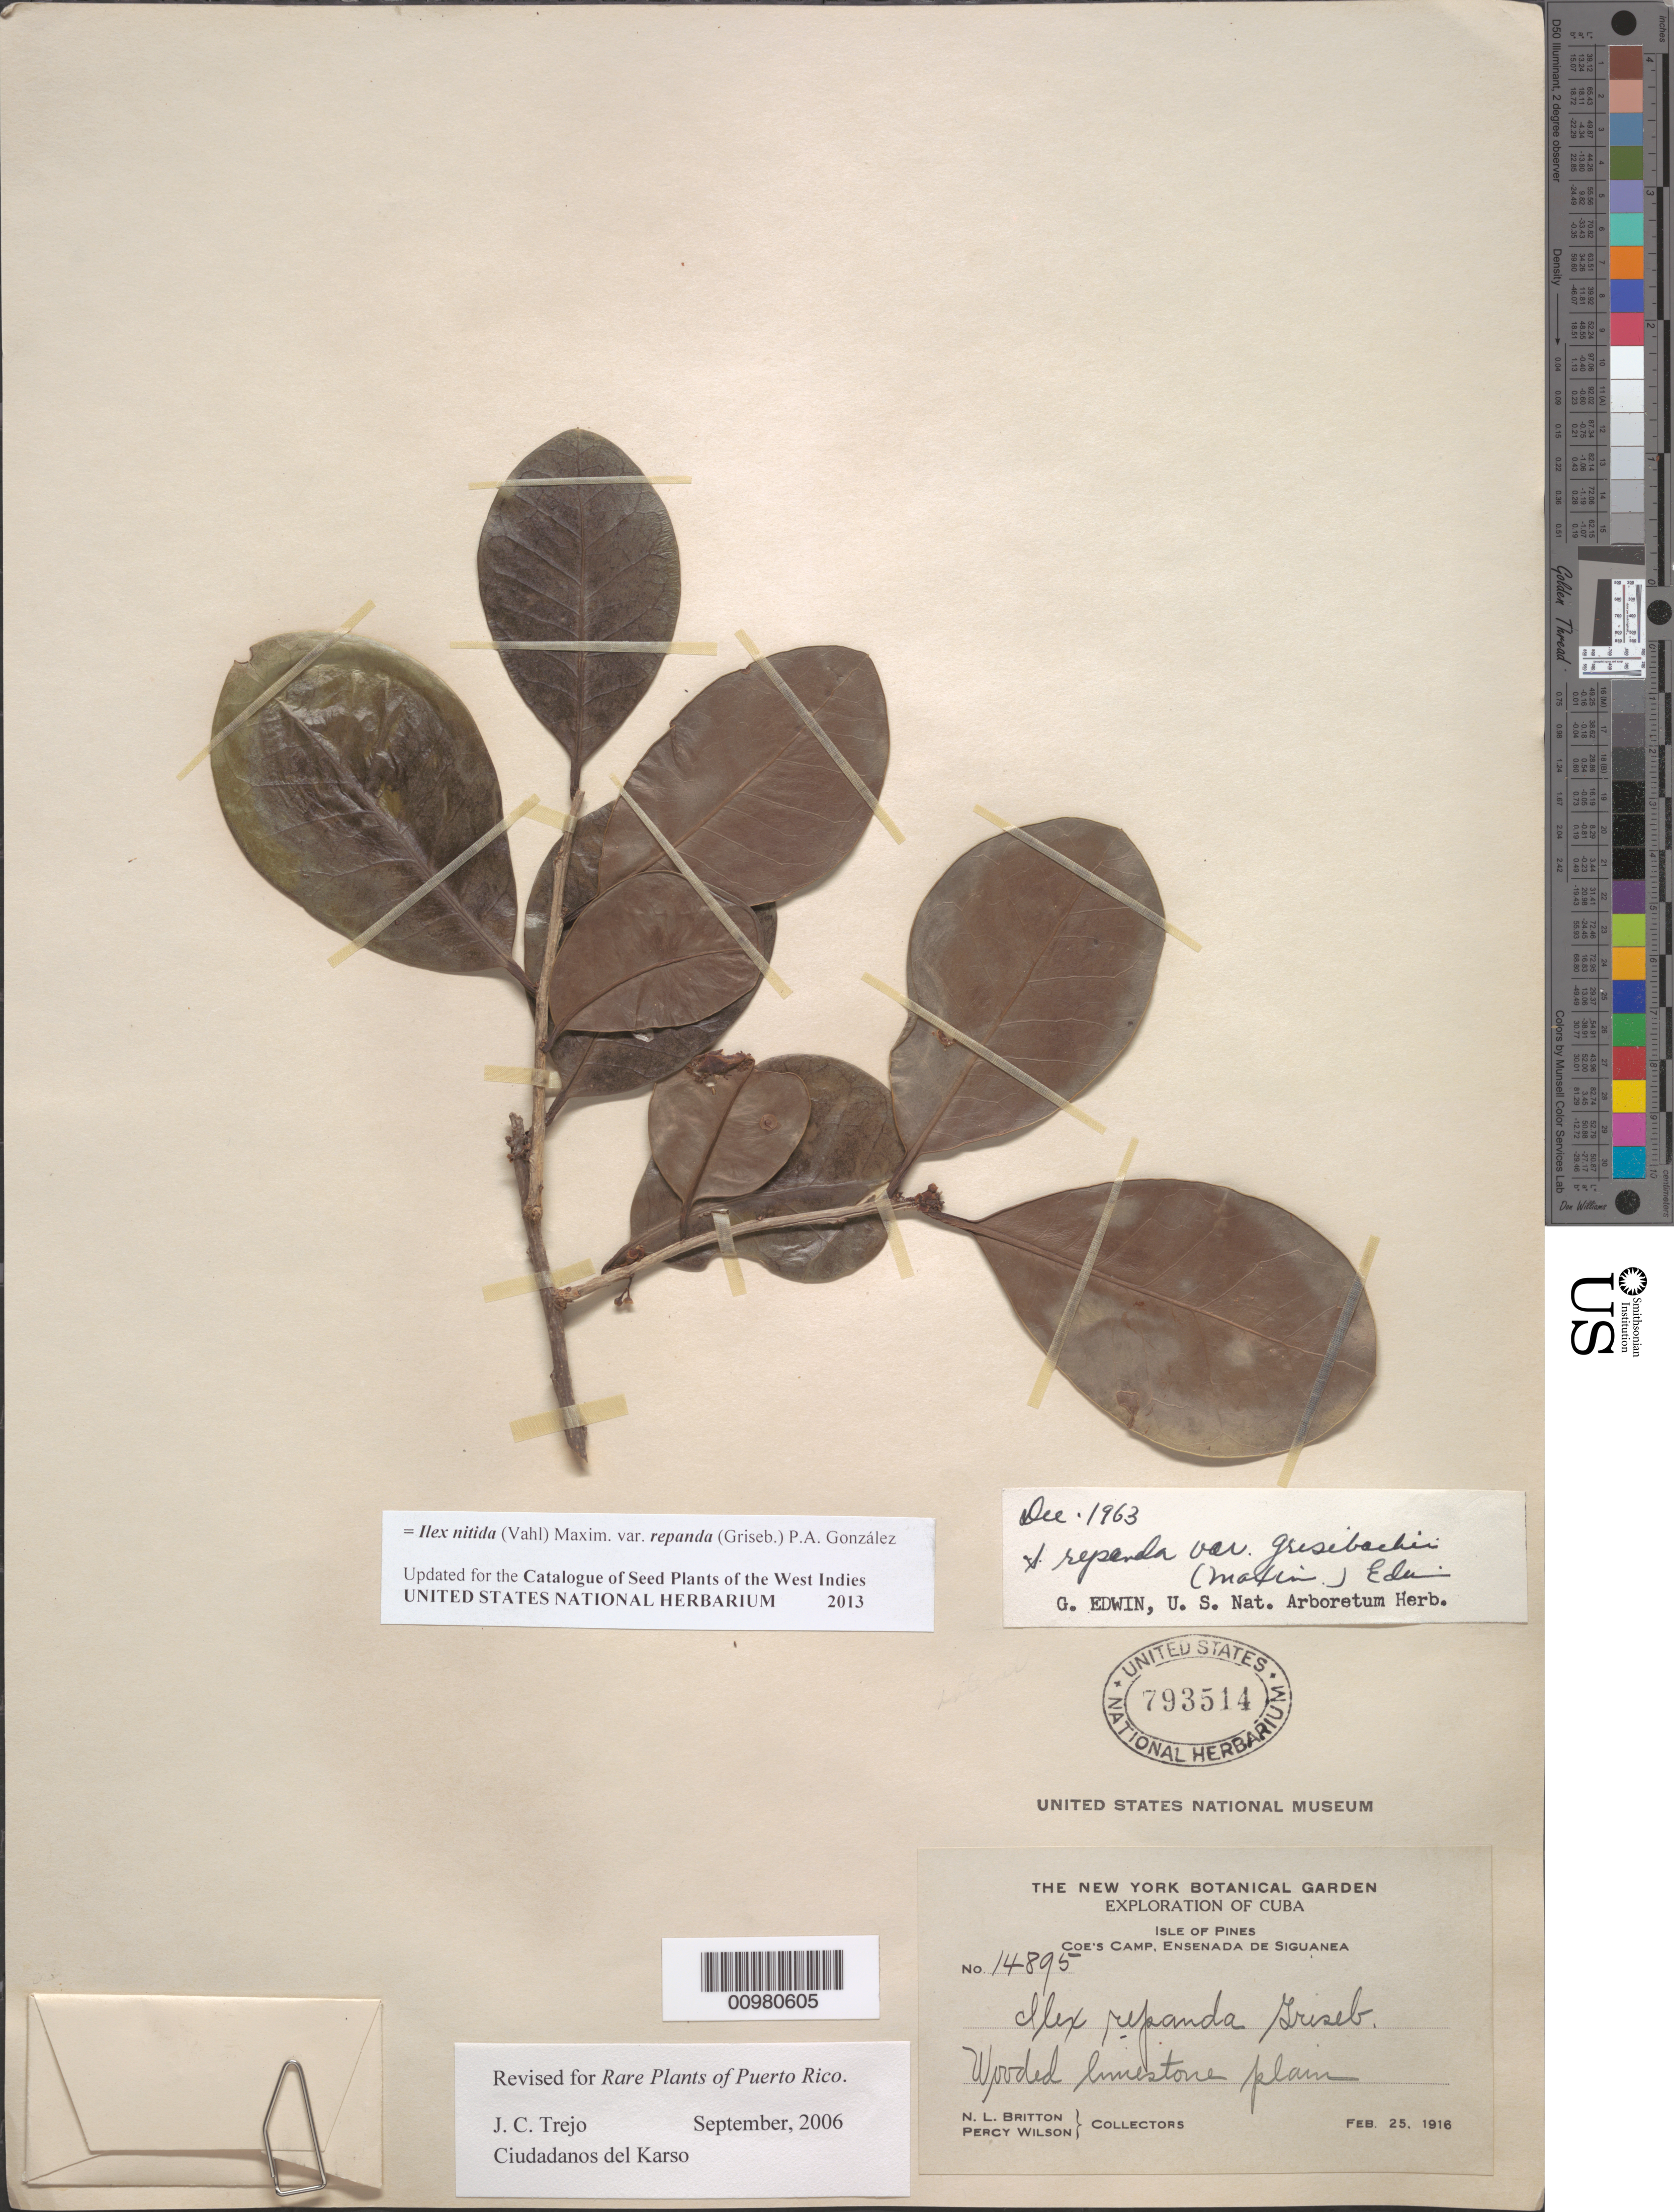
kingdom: Plantae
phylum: Tracheophyta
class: Magnoliopsida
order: Aquifoliales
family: Aquifoliaceae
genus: Ilex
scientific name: Ilex nitida var. repanda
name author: (Griseb.) P. A. González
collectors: N. Britton & P. Wilson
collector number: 14895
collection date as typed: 25 Feb 1916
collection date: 1916-02-25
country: Cuba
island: Isla de la Juventud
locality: Coe's Camp, Ensenada de Siguanea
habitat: Wooded limestone plain.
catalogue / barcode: US 793514